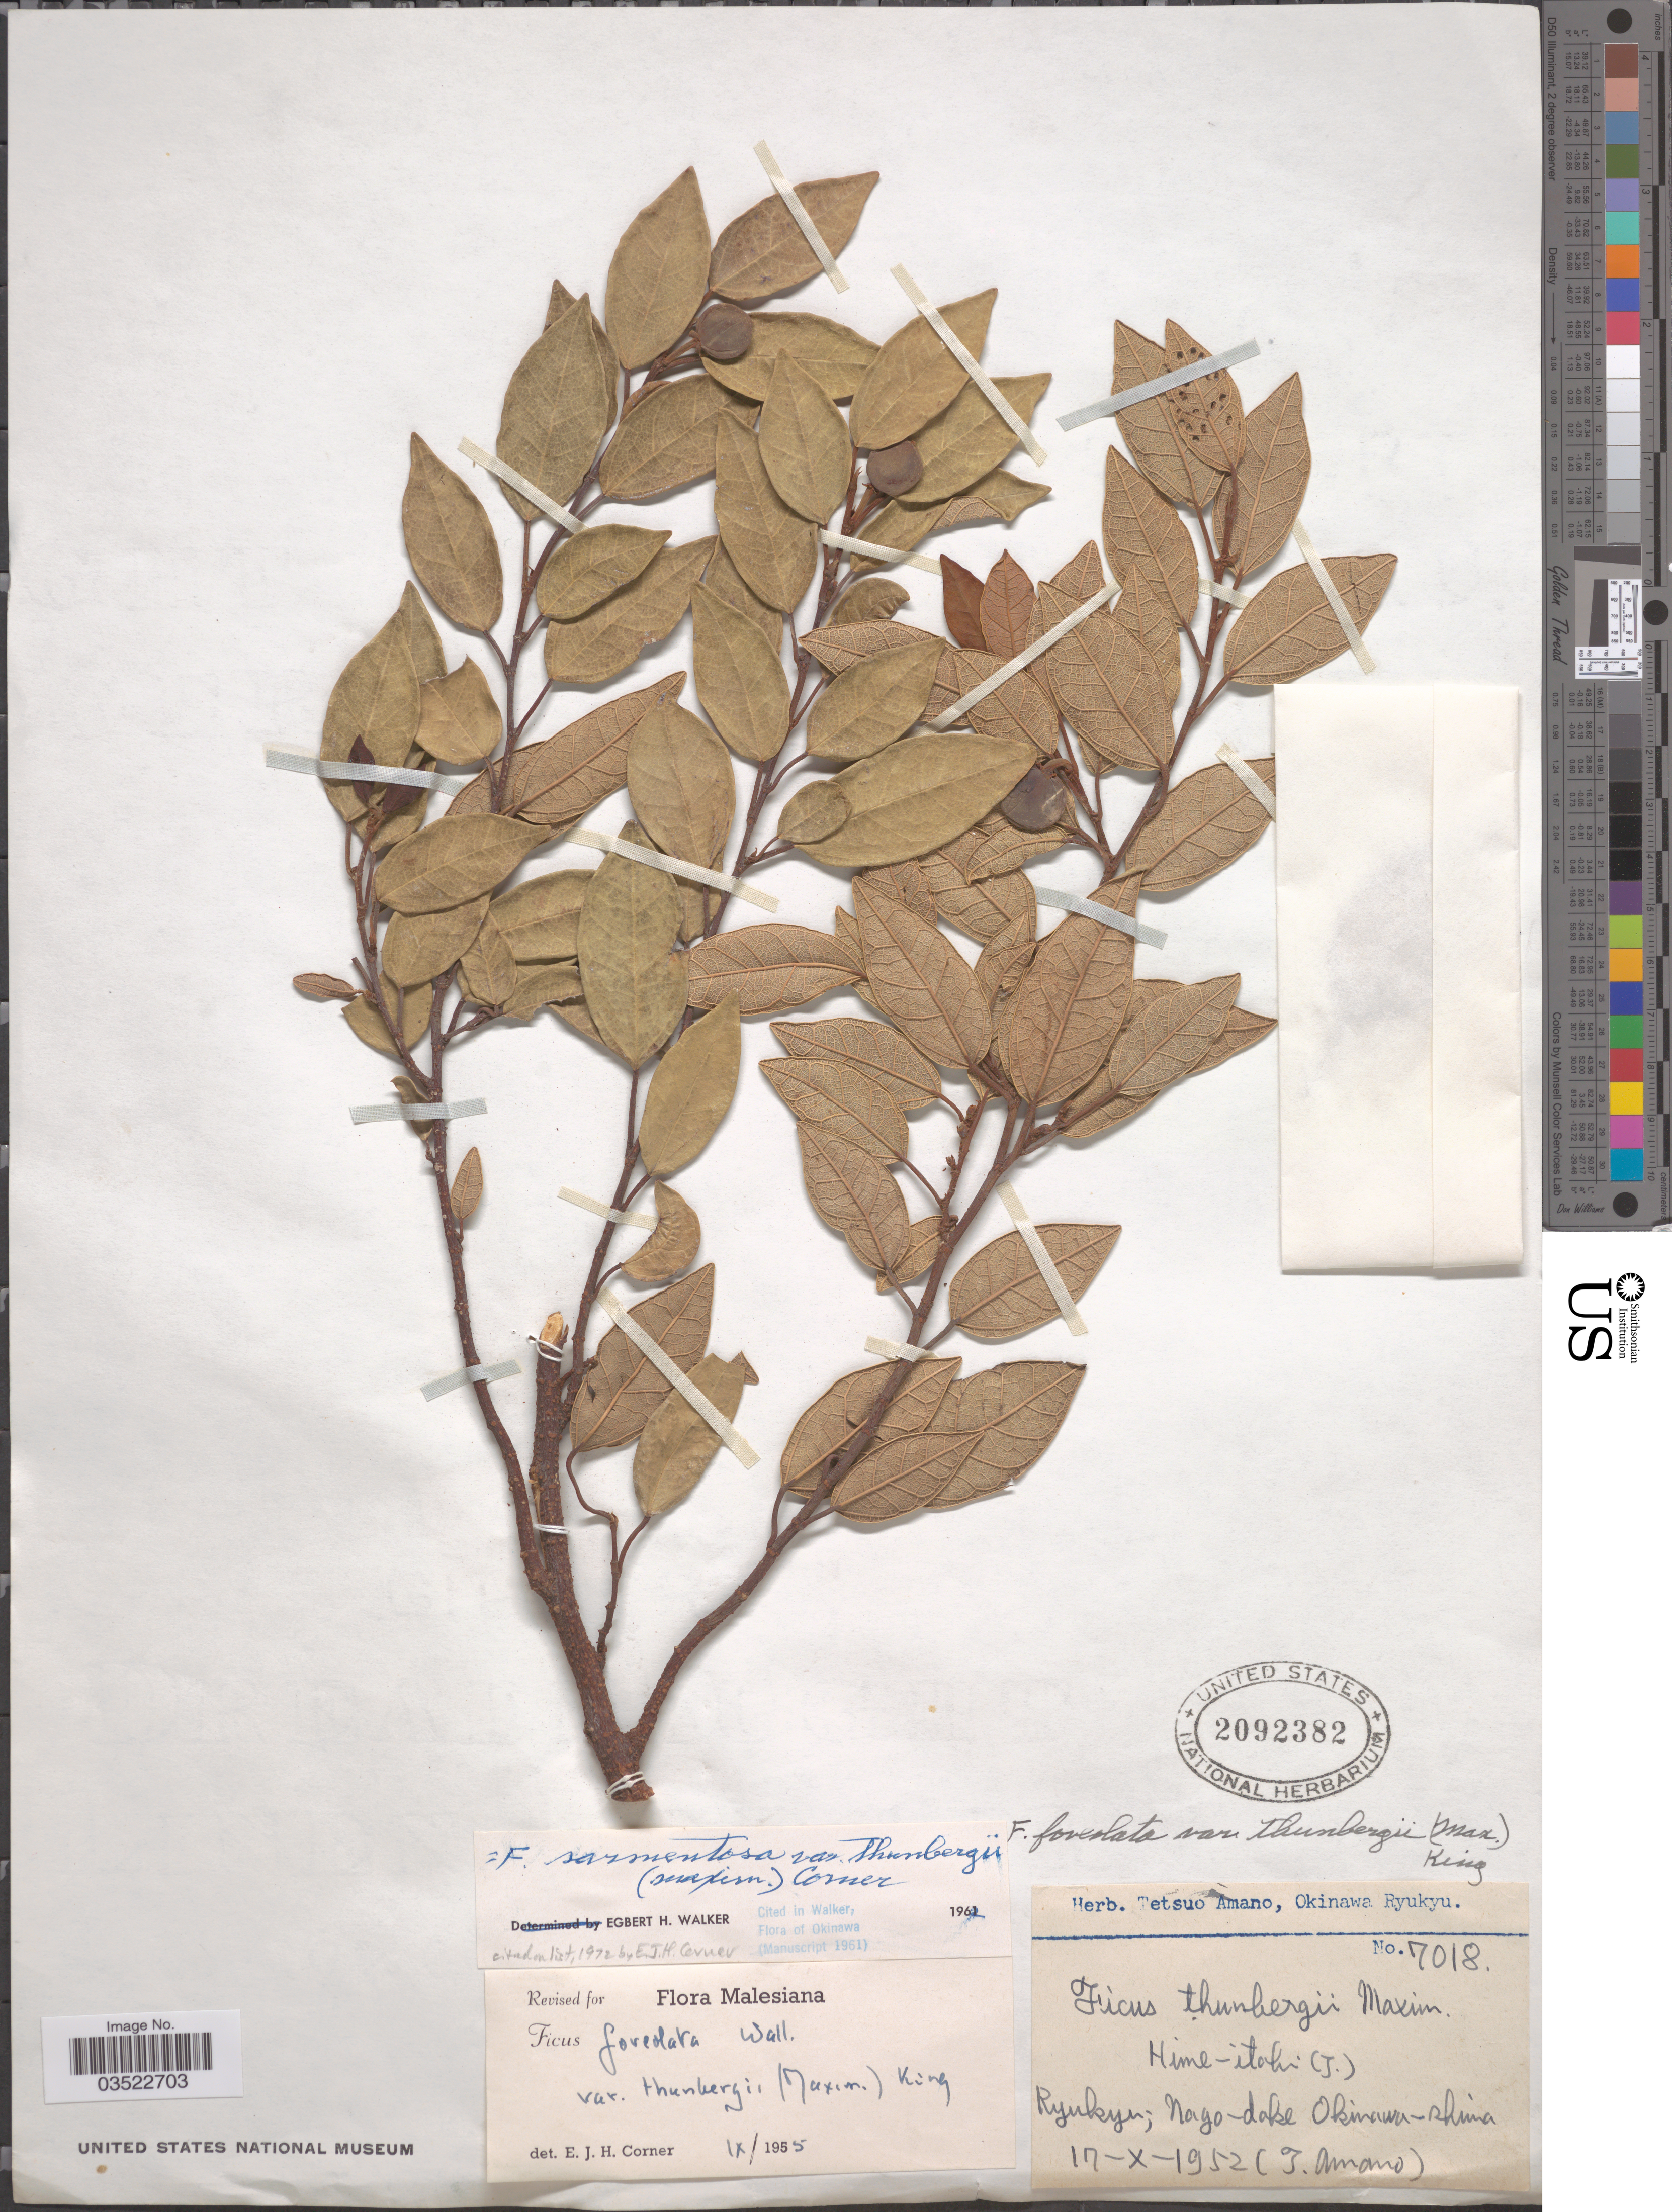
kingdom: Plantae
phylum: Tracheophyta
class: Magnoliopsida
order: Rosales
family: Moraceae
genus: Ficus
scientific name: Ficus sarmentosa var. thunbergii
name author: (Maxim.) Corner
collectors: T. Amano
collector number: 7018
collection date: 1952-10-17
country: Japan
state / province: Okinawa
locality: Ryukyu; Nayo-dake. Okinawa-shima.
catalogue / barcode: US 2092382